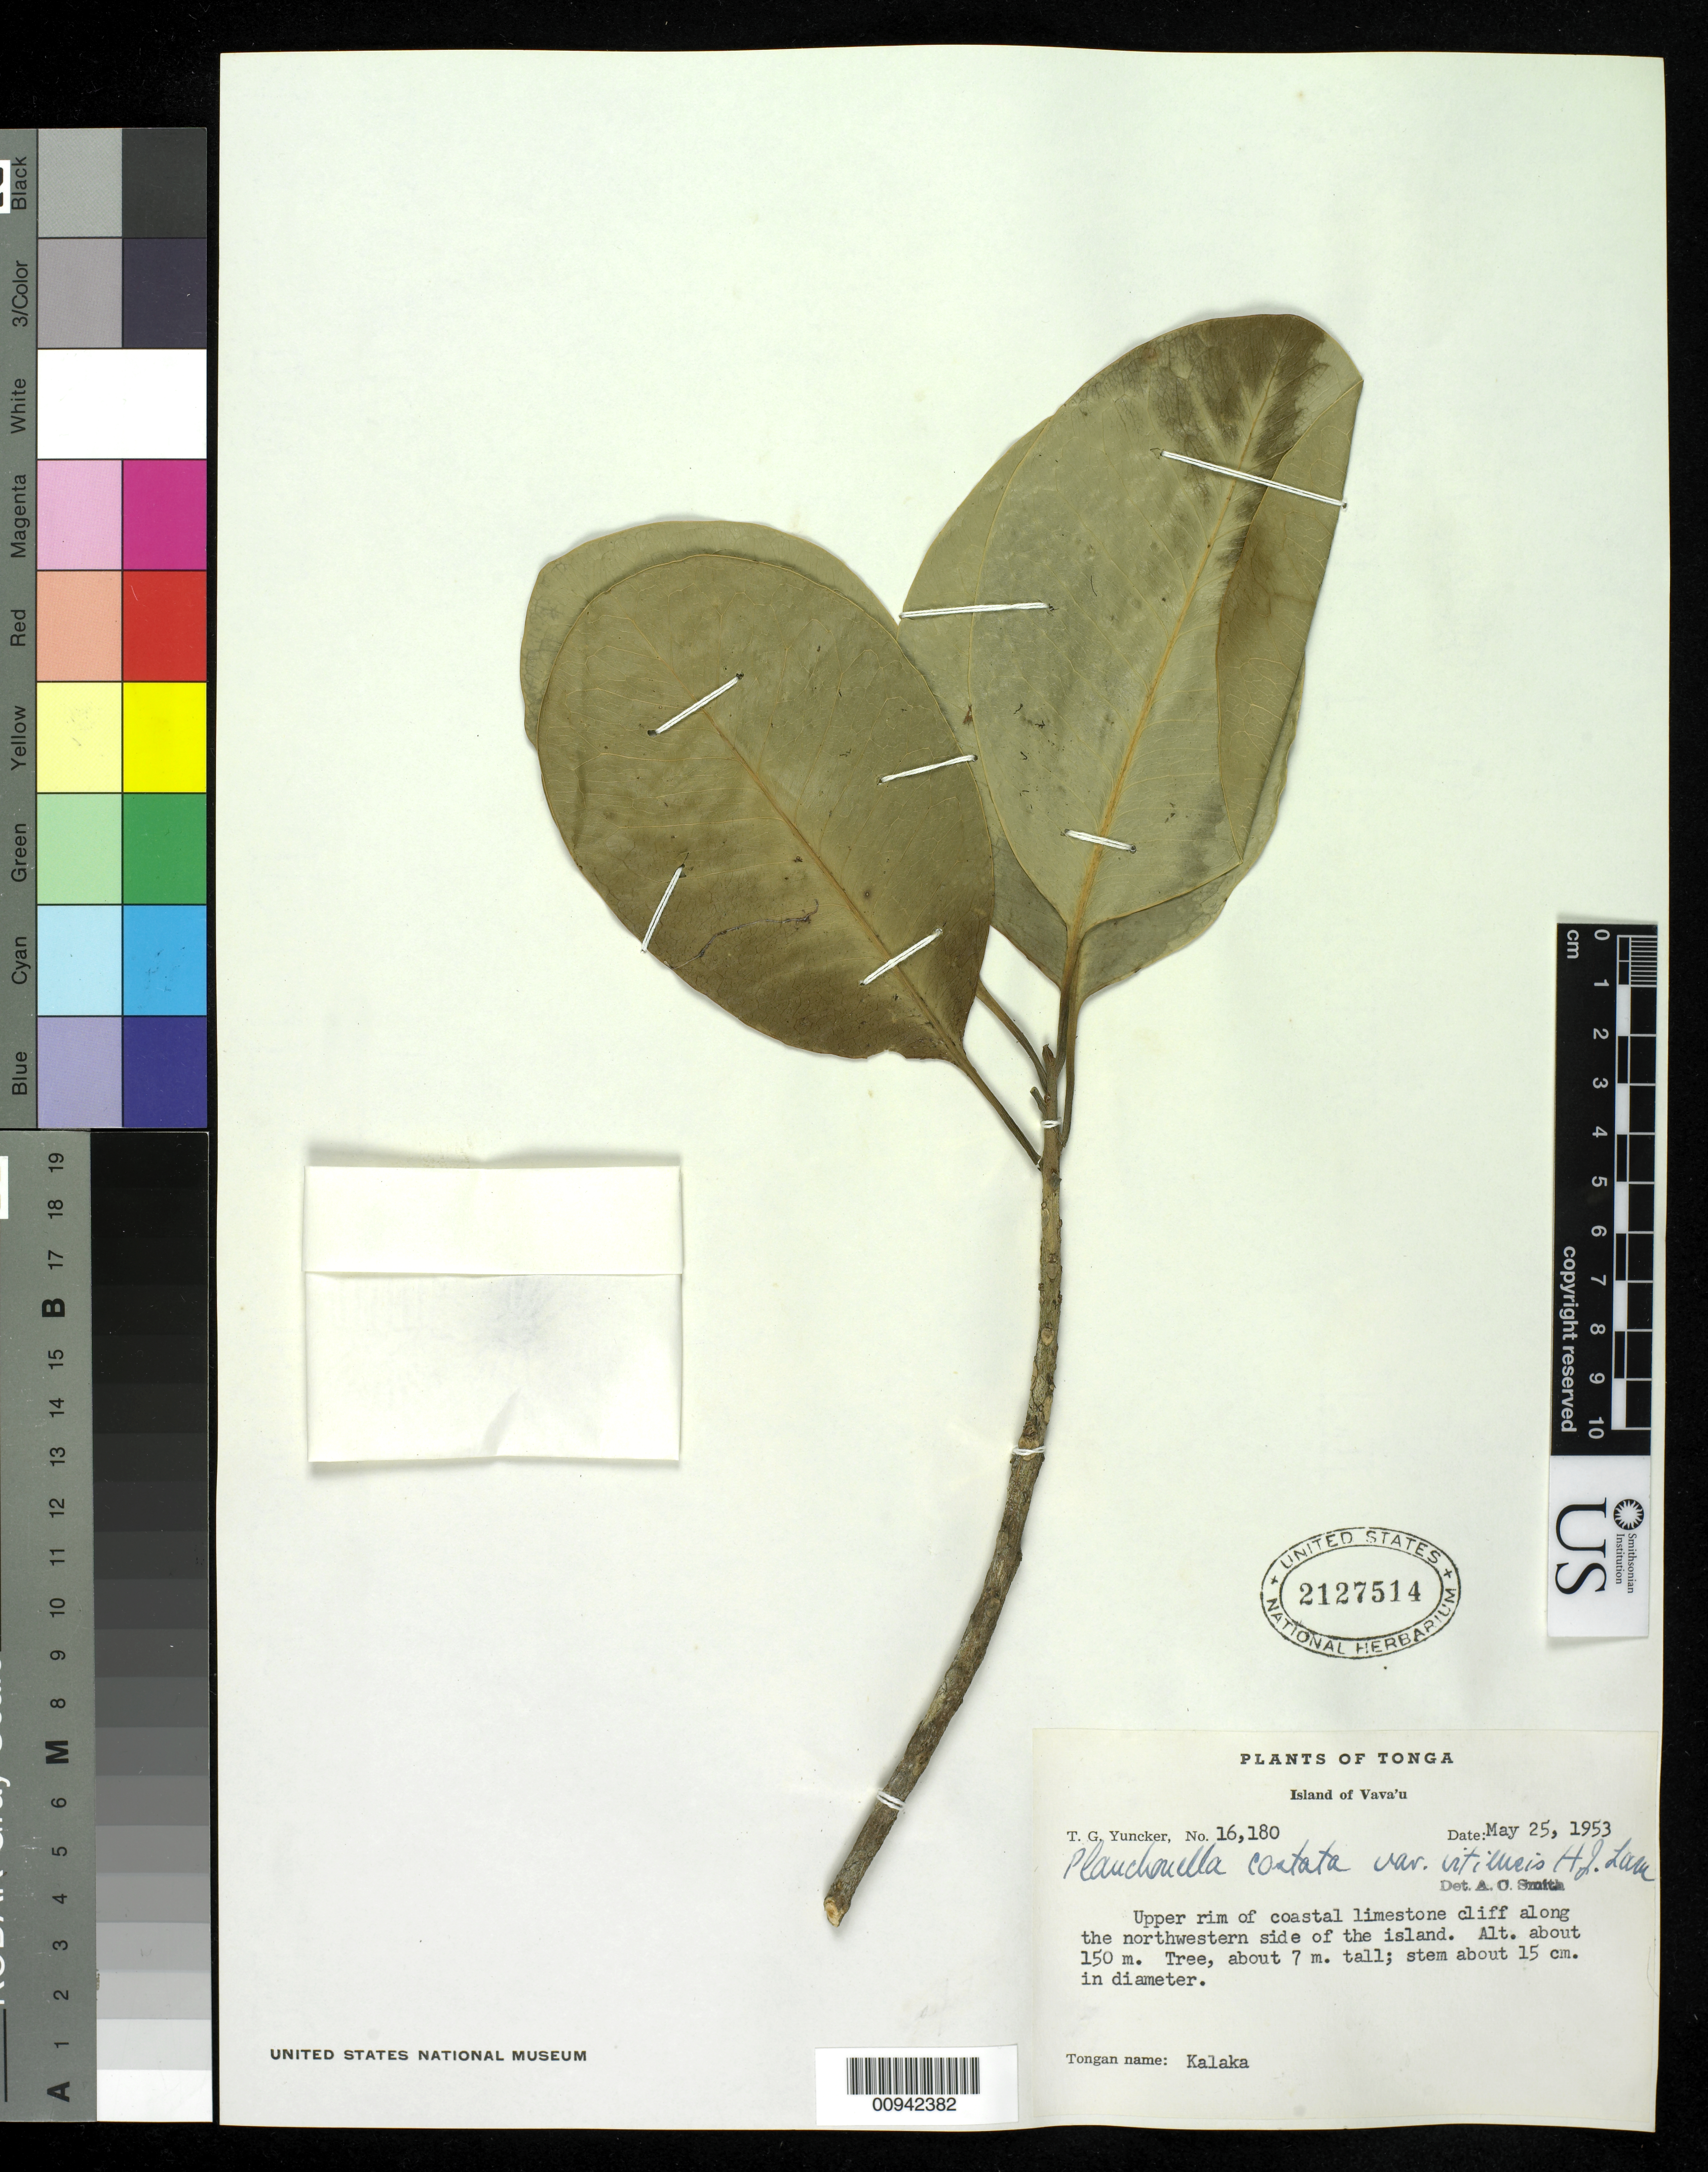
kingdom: Plantae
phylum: Tracheophyta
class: Magnoliopsida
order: Ericales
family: Sapotaceae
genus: Planchonella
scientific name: Planchonella costata var. vitiensis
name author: (A. Gray) H.J. Lam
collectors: T. G. Yuncker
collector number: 16180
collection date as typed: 25 May 1953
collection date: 1953-05-25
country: Tonga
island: Vava'u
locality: Upper rim of coastal limestone cliff along northwestern side of the island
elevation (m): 46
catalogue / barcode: US 2127514